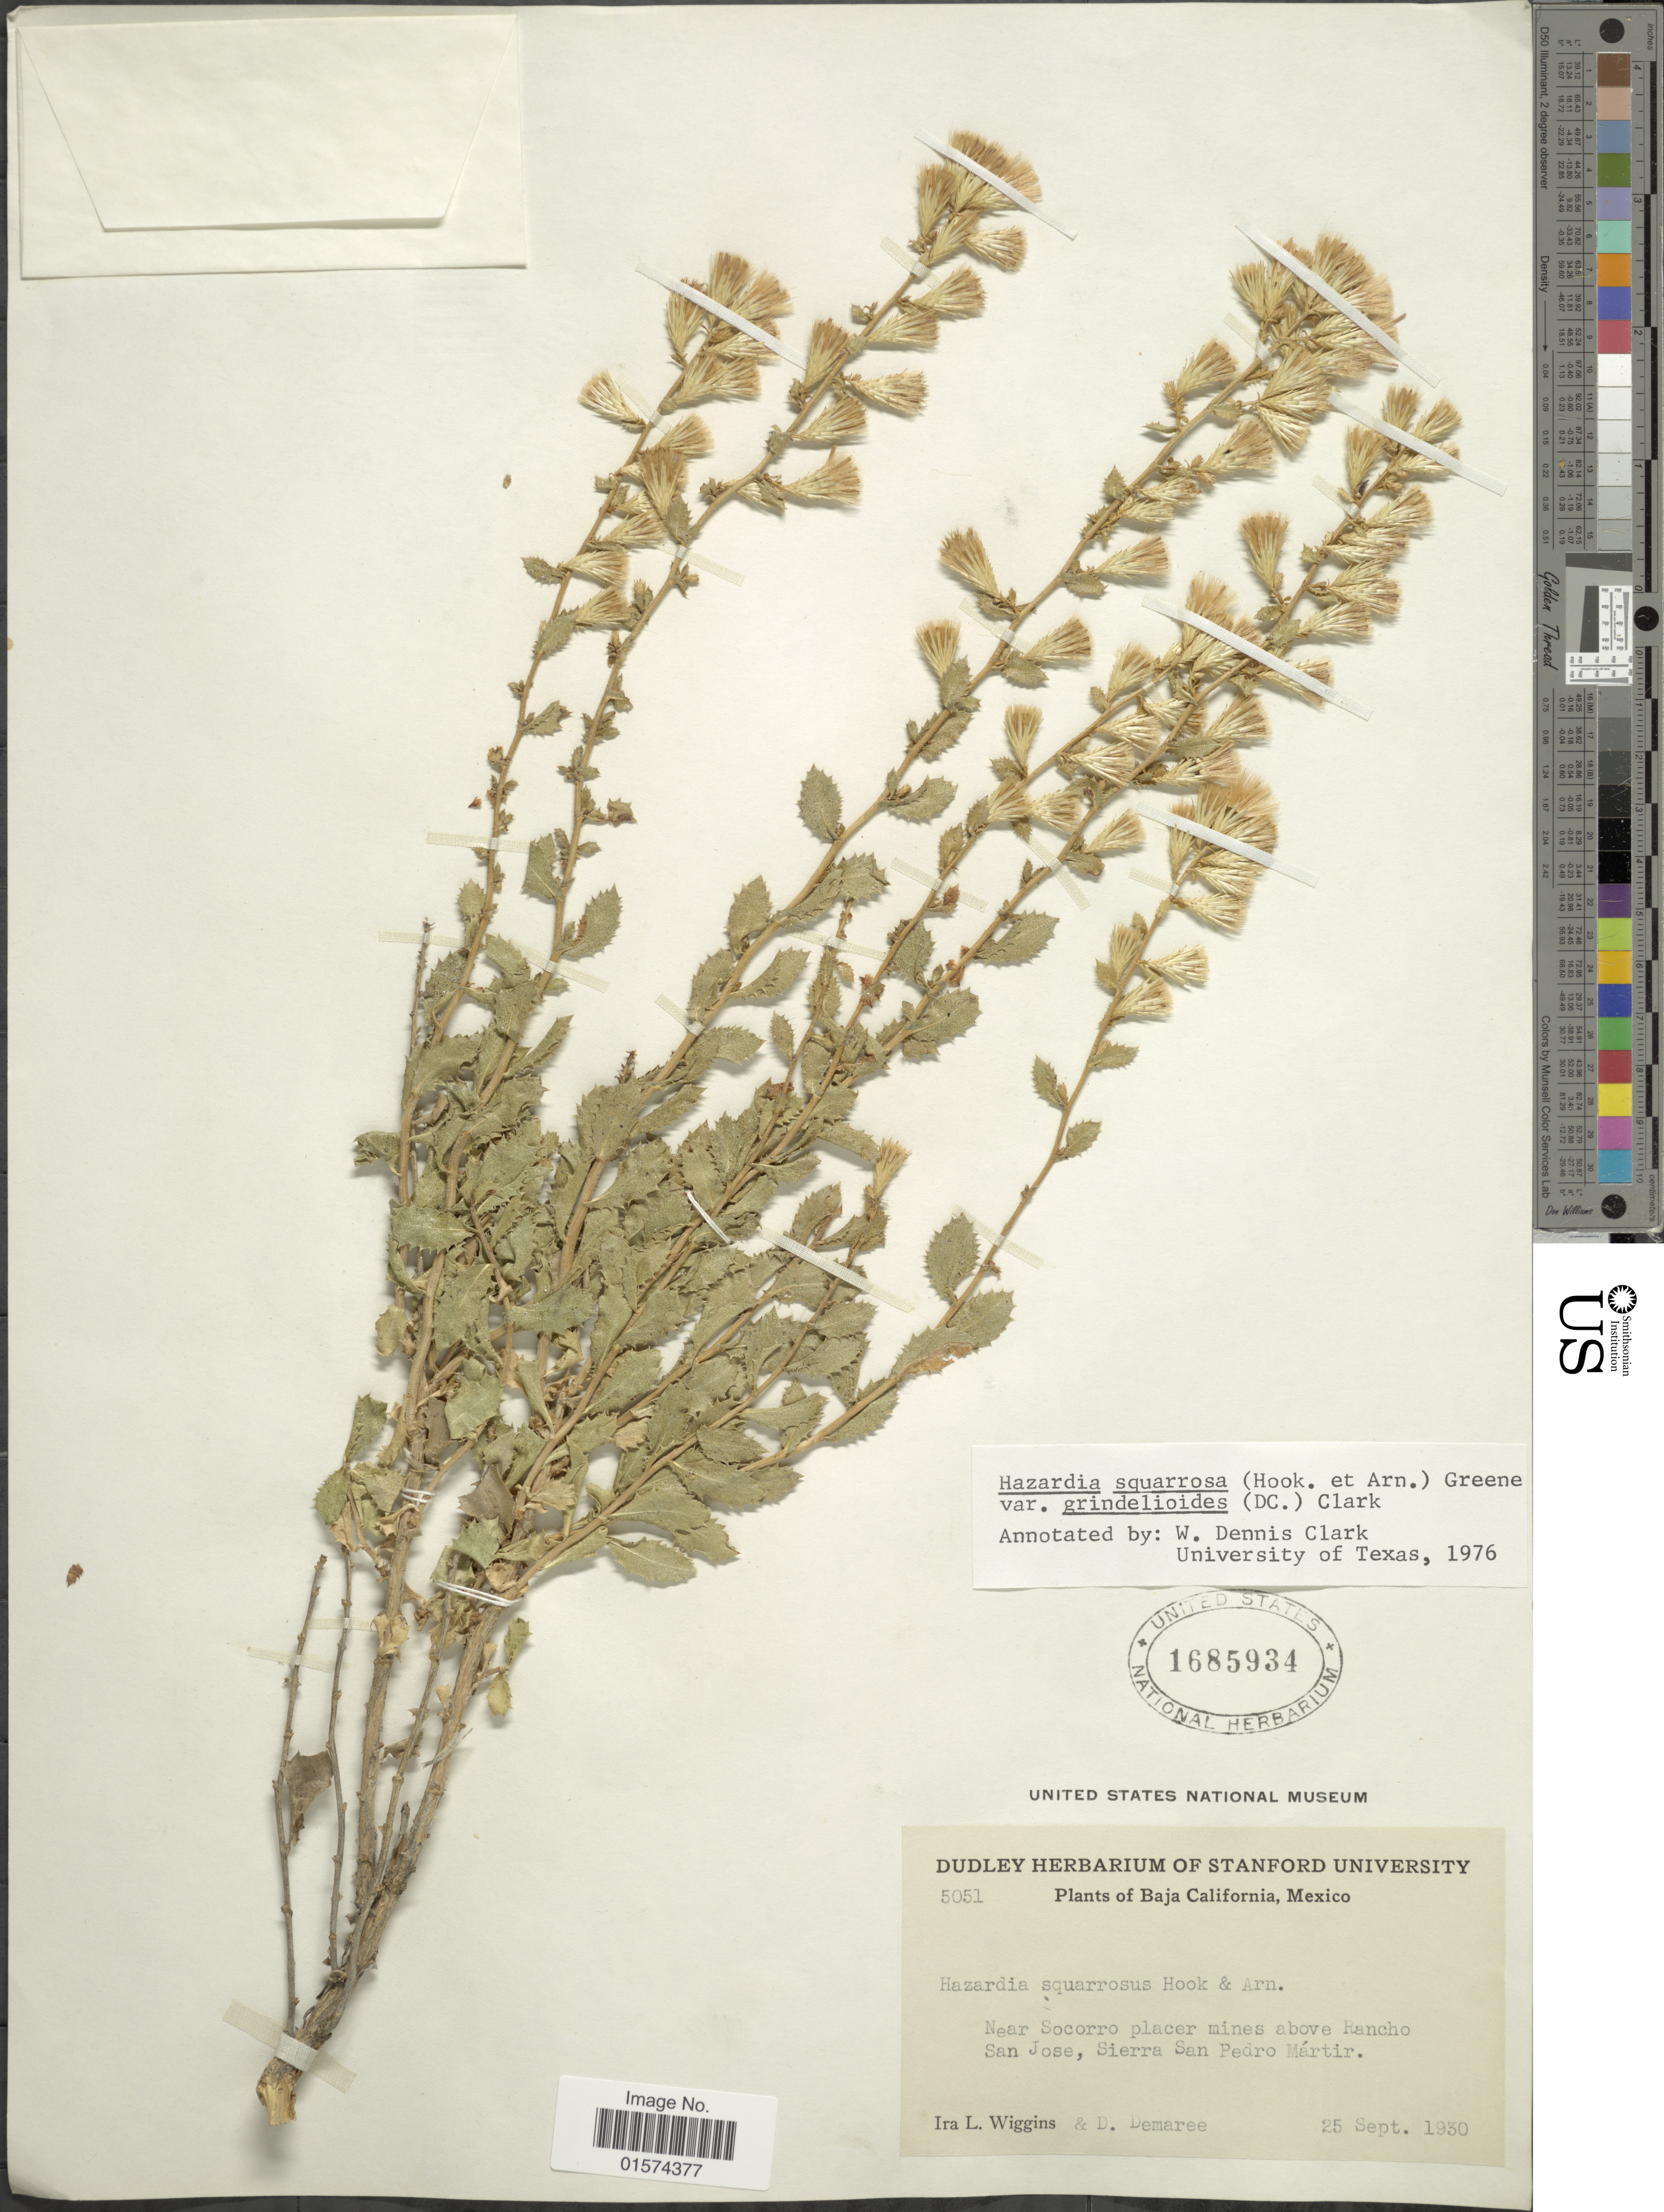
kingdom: Plantae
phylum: Tracheophyta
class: Magnoliopsida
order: Asterales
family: Asteraceae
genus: Hazardia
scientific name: Hazardia squarrosa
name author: (Hook. & Arn.) Greene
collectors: I. L. Wiggins & D. Demaree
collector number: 5051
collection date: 1930-09-25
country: Mexico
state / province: Baja California Sur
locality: Near Socorro placer mines above Rancho San Jose, Sierra San Pedro Mártir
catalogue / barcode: US 1685934